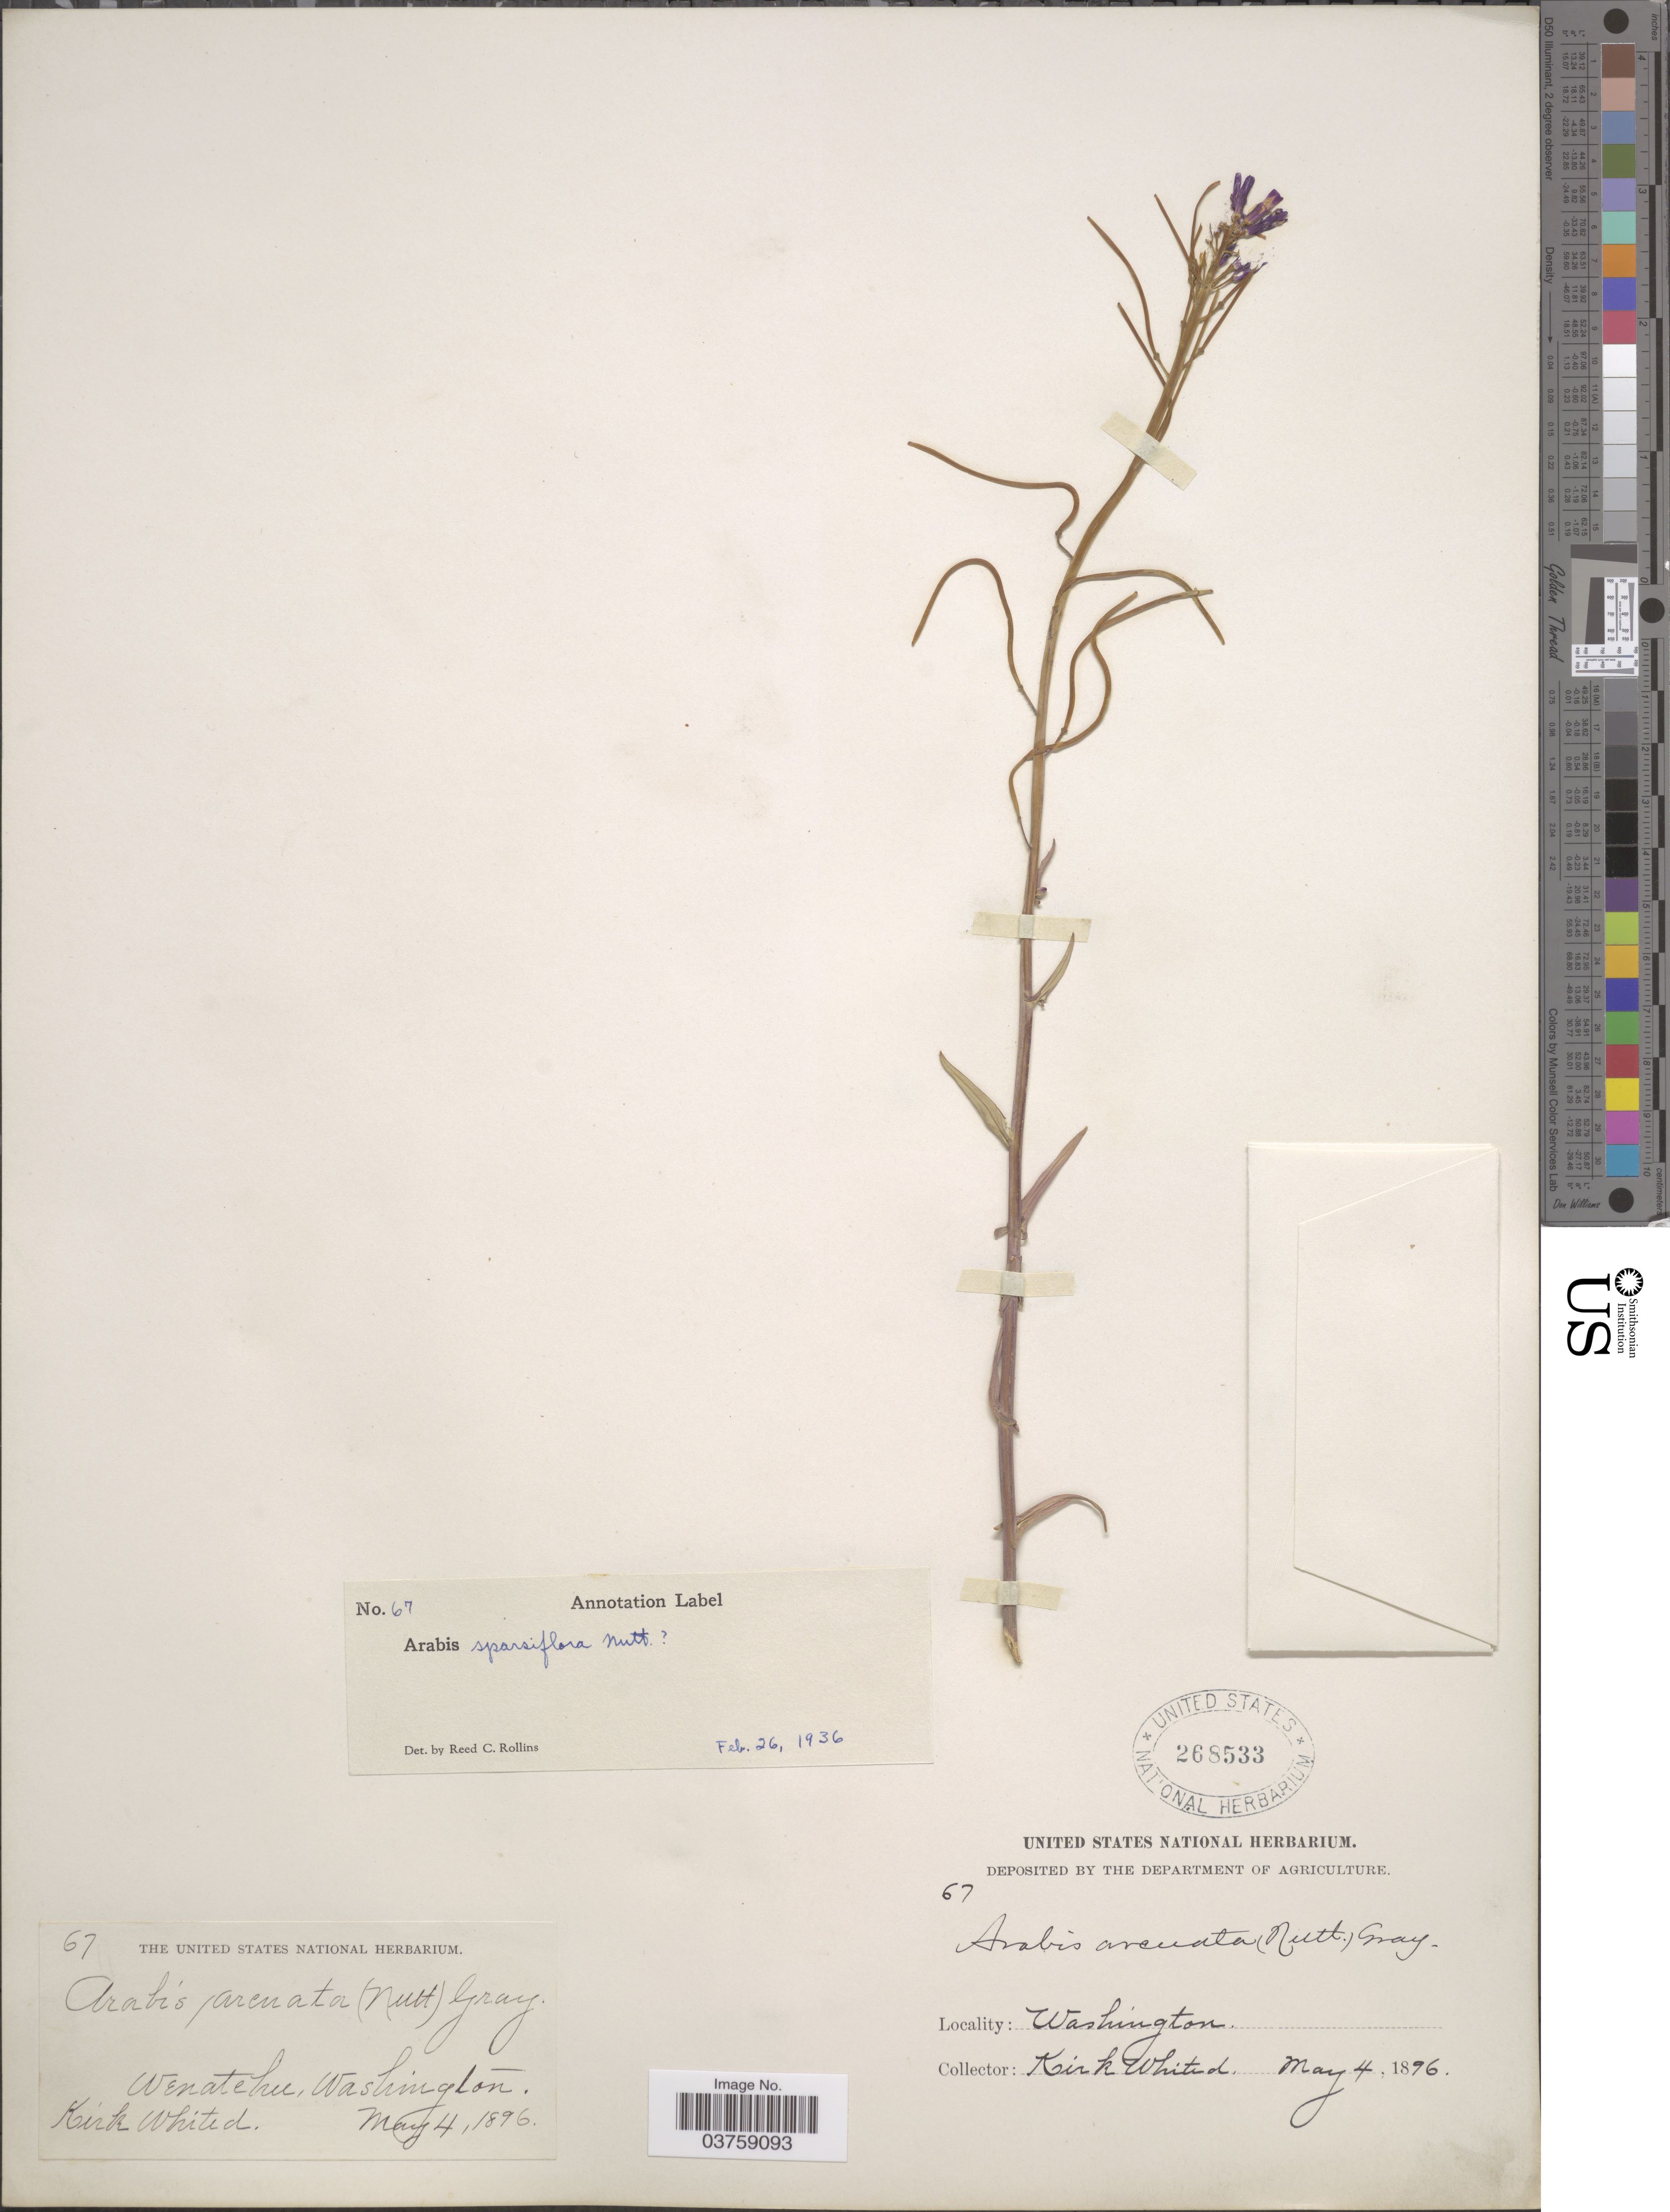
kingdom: Plantae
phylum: Tracheophyta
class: Magnoliopsida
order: Brassicales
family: Brassicaceae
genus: Arabis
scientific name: Arabis sparsiflora var. subvillosa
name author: (S. Watson) Rollins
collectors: K. Whited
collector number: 67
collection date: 1896-05-04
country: United States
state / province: Washington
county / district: Chelan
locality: Wenatchee.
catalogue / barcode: US 268533